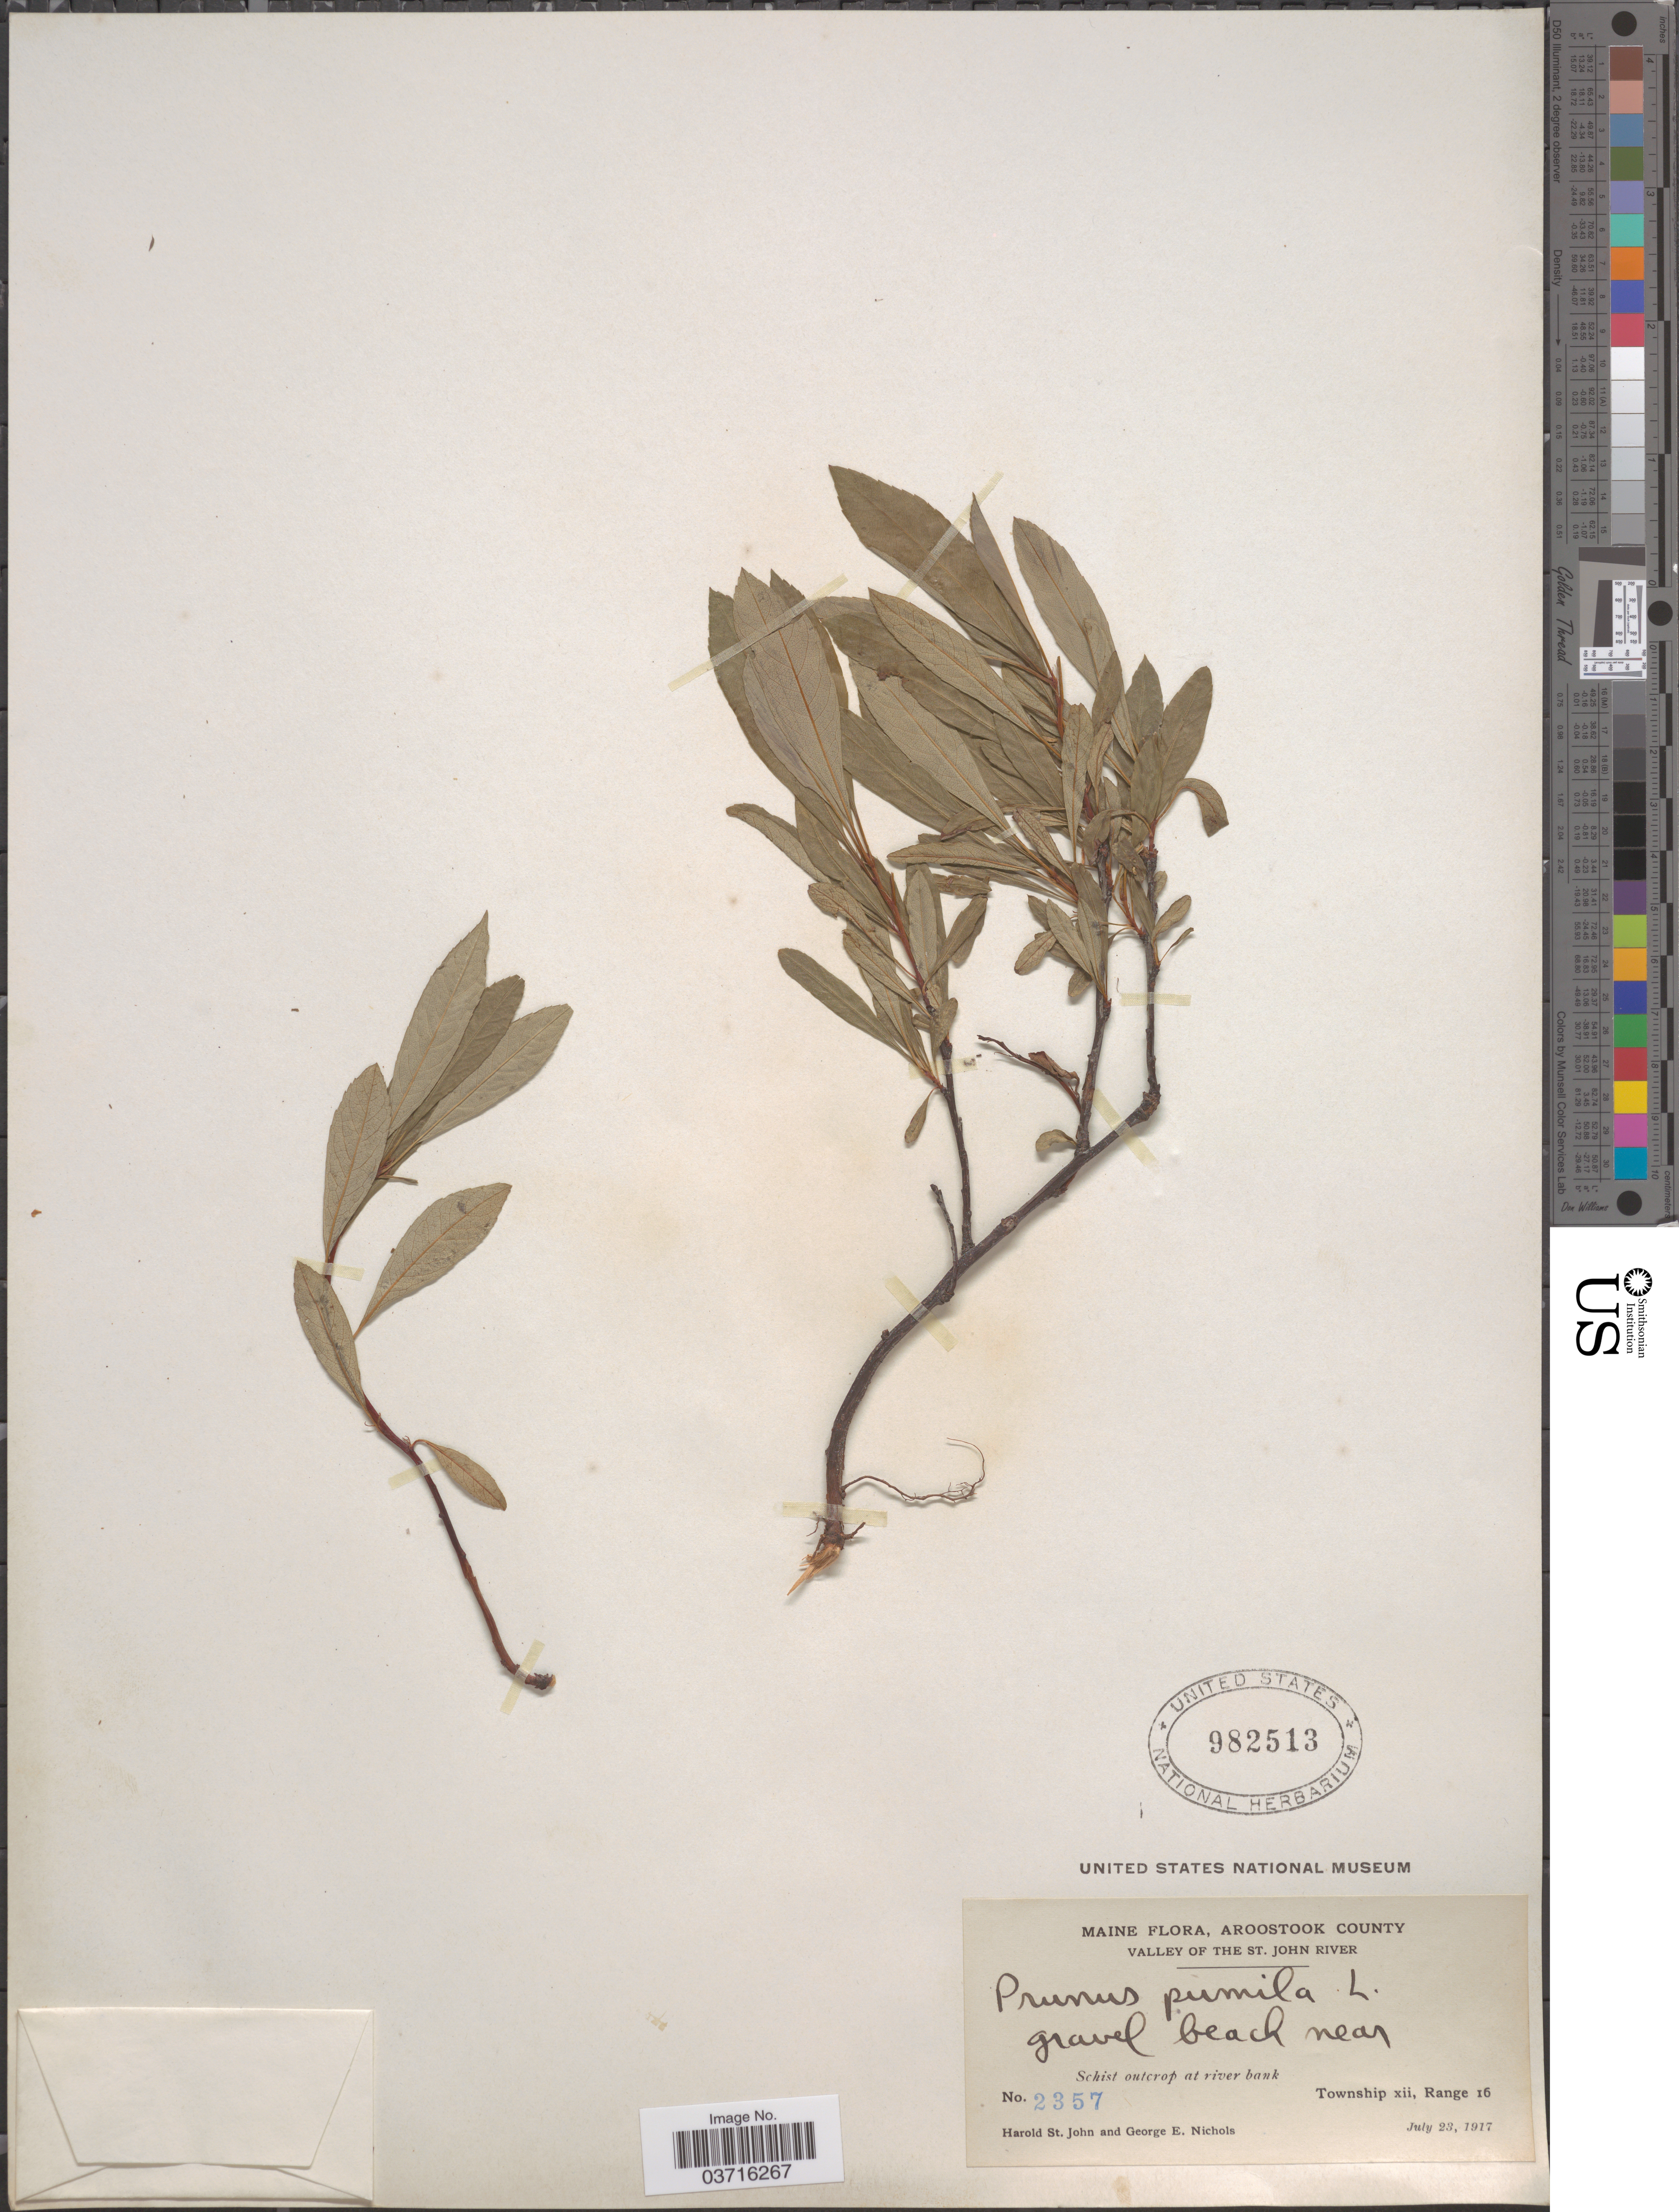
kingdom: Plantae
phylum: Tracheophyta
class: Magnoliopsida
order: Rosales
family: Rosaceae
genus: Prunus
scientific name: Prunus pumila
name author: L.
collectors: H. St. John & G. E. Nichols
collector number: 2357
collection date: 1917-07-23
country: United States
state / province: Maine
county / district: Aroostook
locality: Valley of the St. John River. Township xii, Range 16.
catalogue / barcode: US 982513